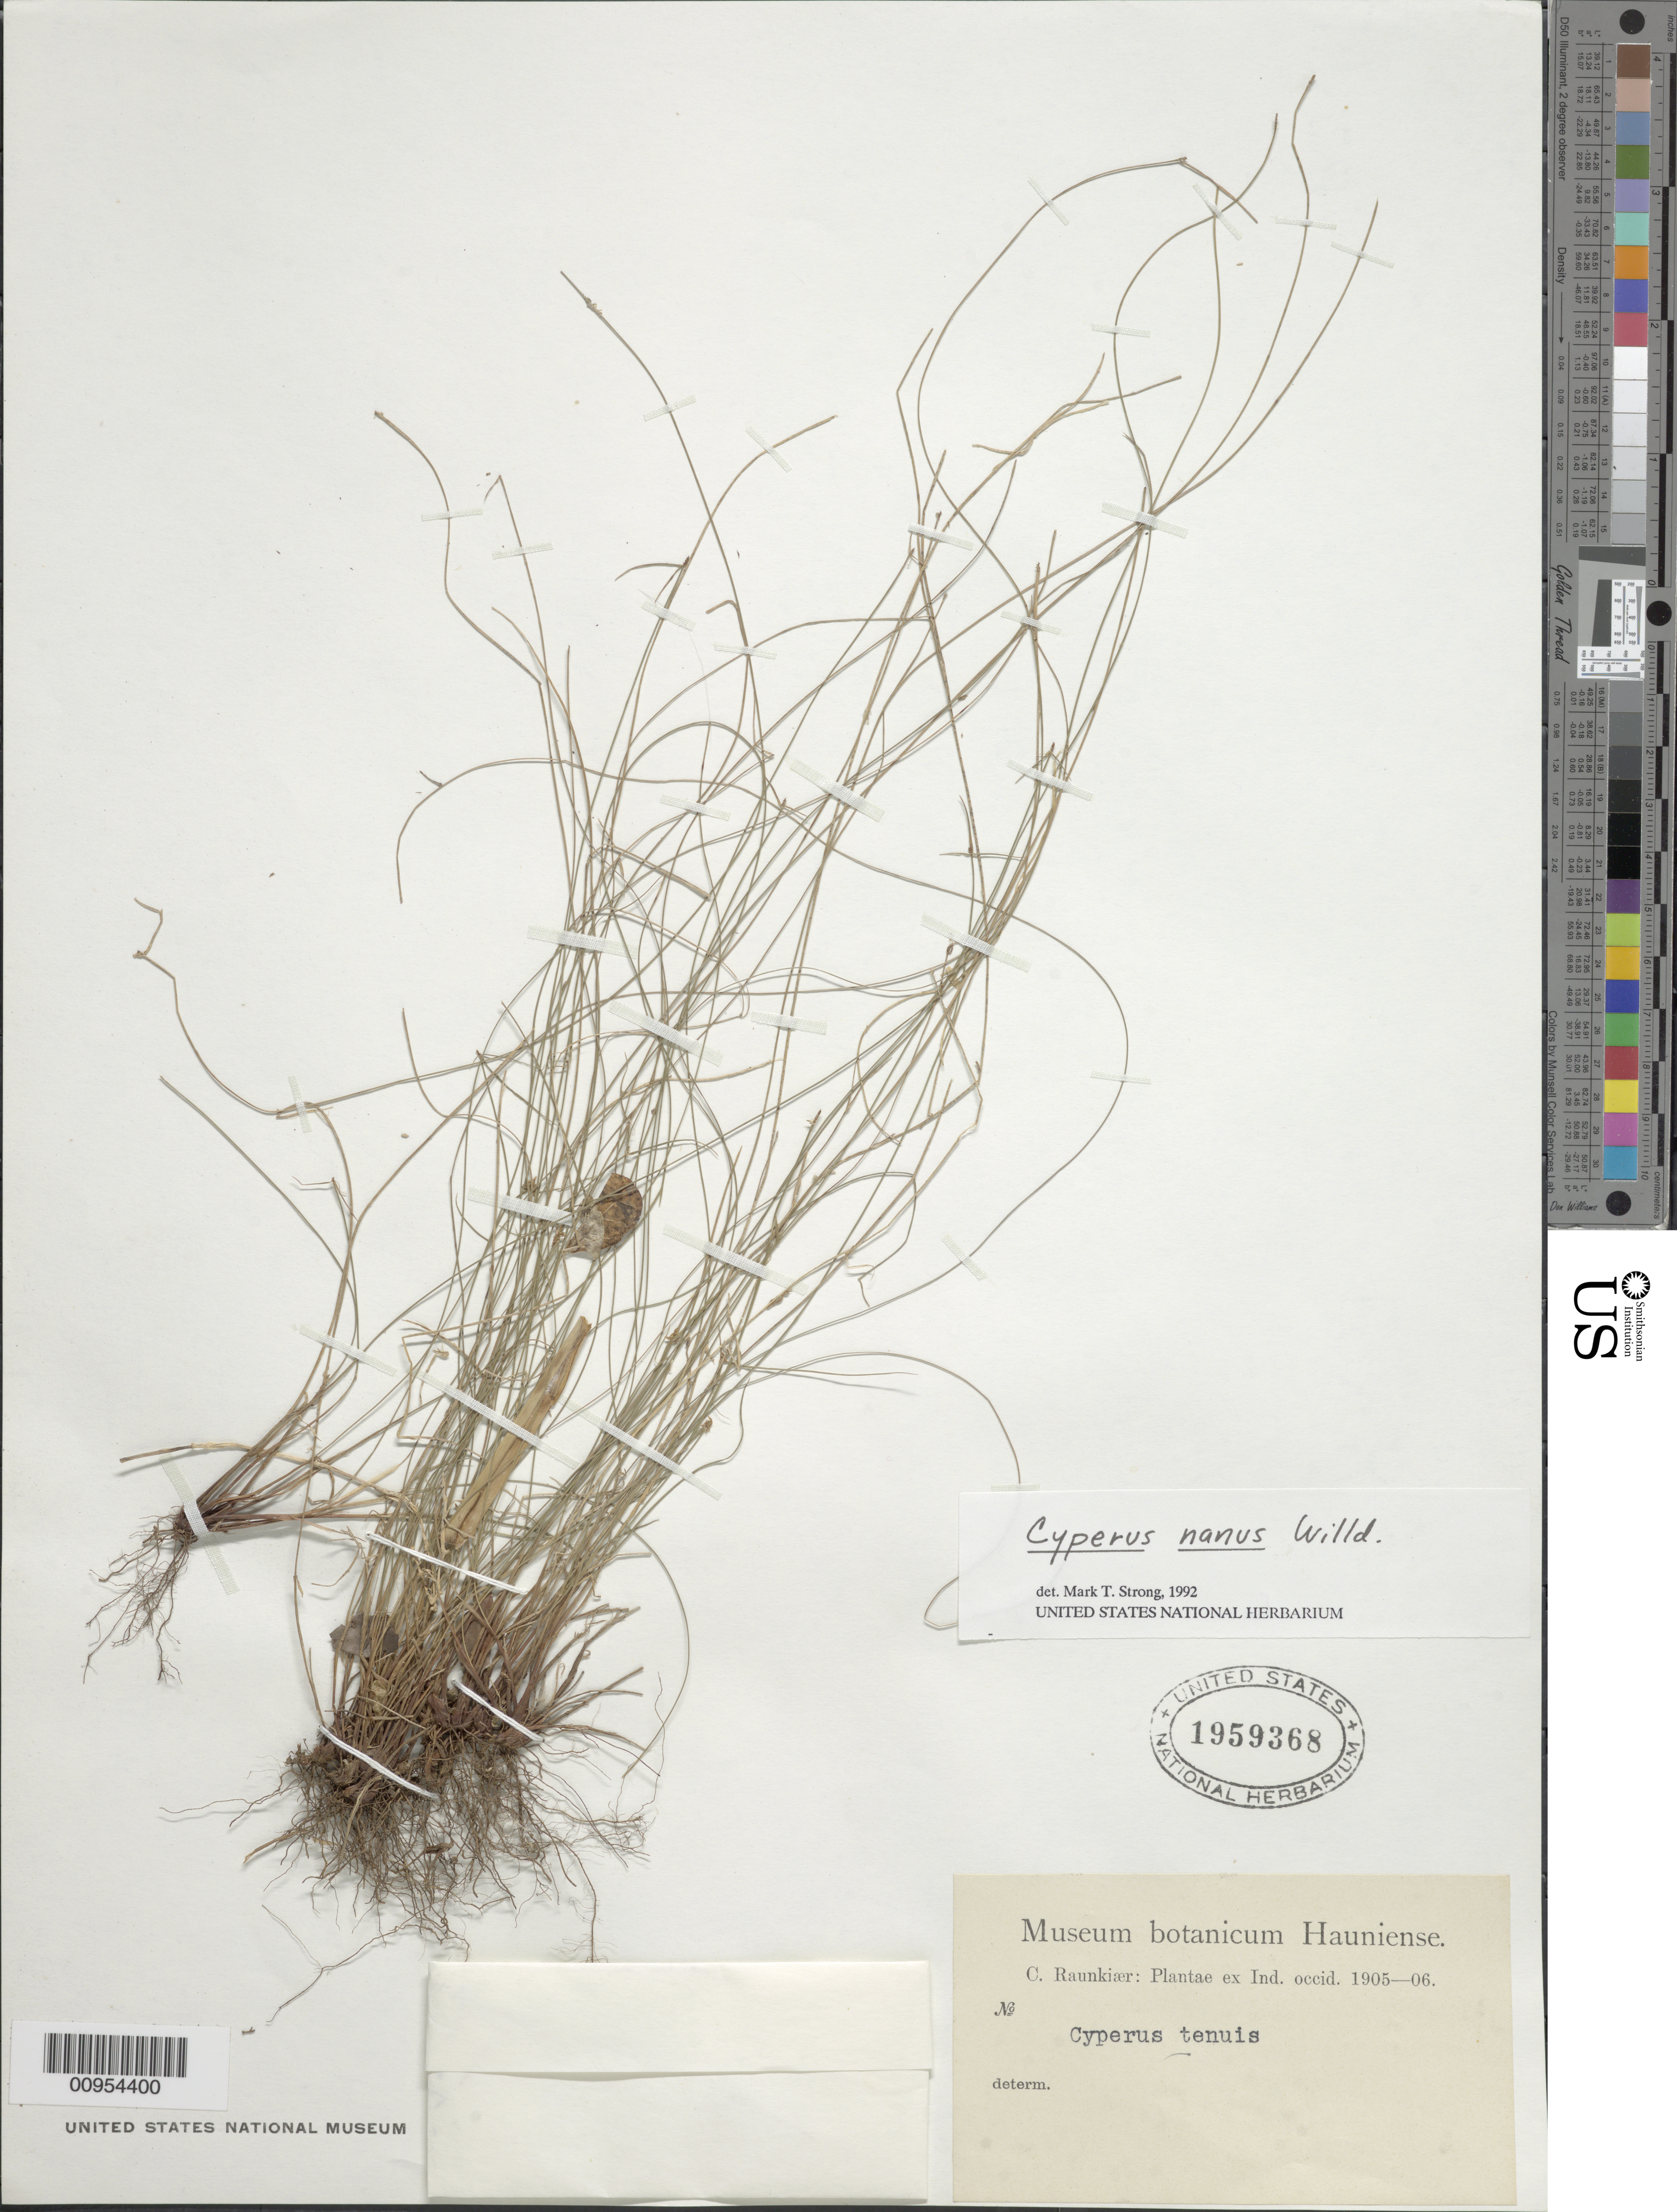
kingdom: Plantae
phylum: Tracheophyta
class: Liliopsida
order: Poales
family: Cyperaceae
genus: Cyperus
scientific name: Cyperus nanus var. nanus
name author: Willd.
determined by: Strong, M. T., (US), Smithsonian Institution - National Museum of Natural History (UNITED STATES)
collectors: C. C. Raunkiaer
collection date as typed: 1905 to -- --- 1906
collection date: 1905/1906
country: Dominican Republic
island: Hispaniola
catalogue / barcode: US 1959368